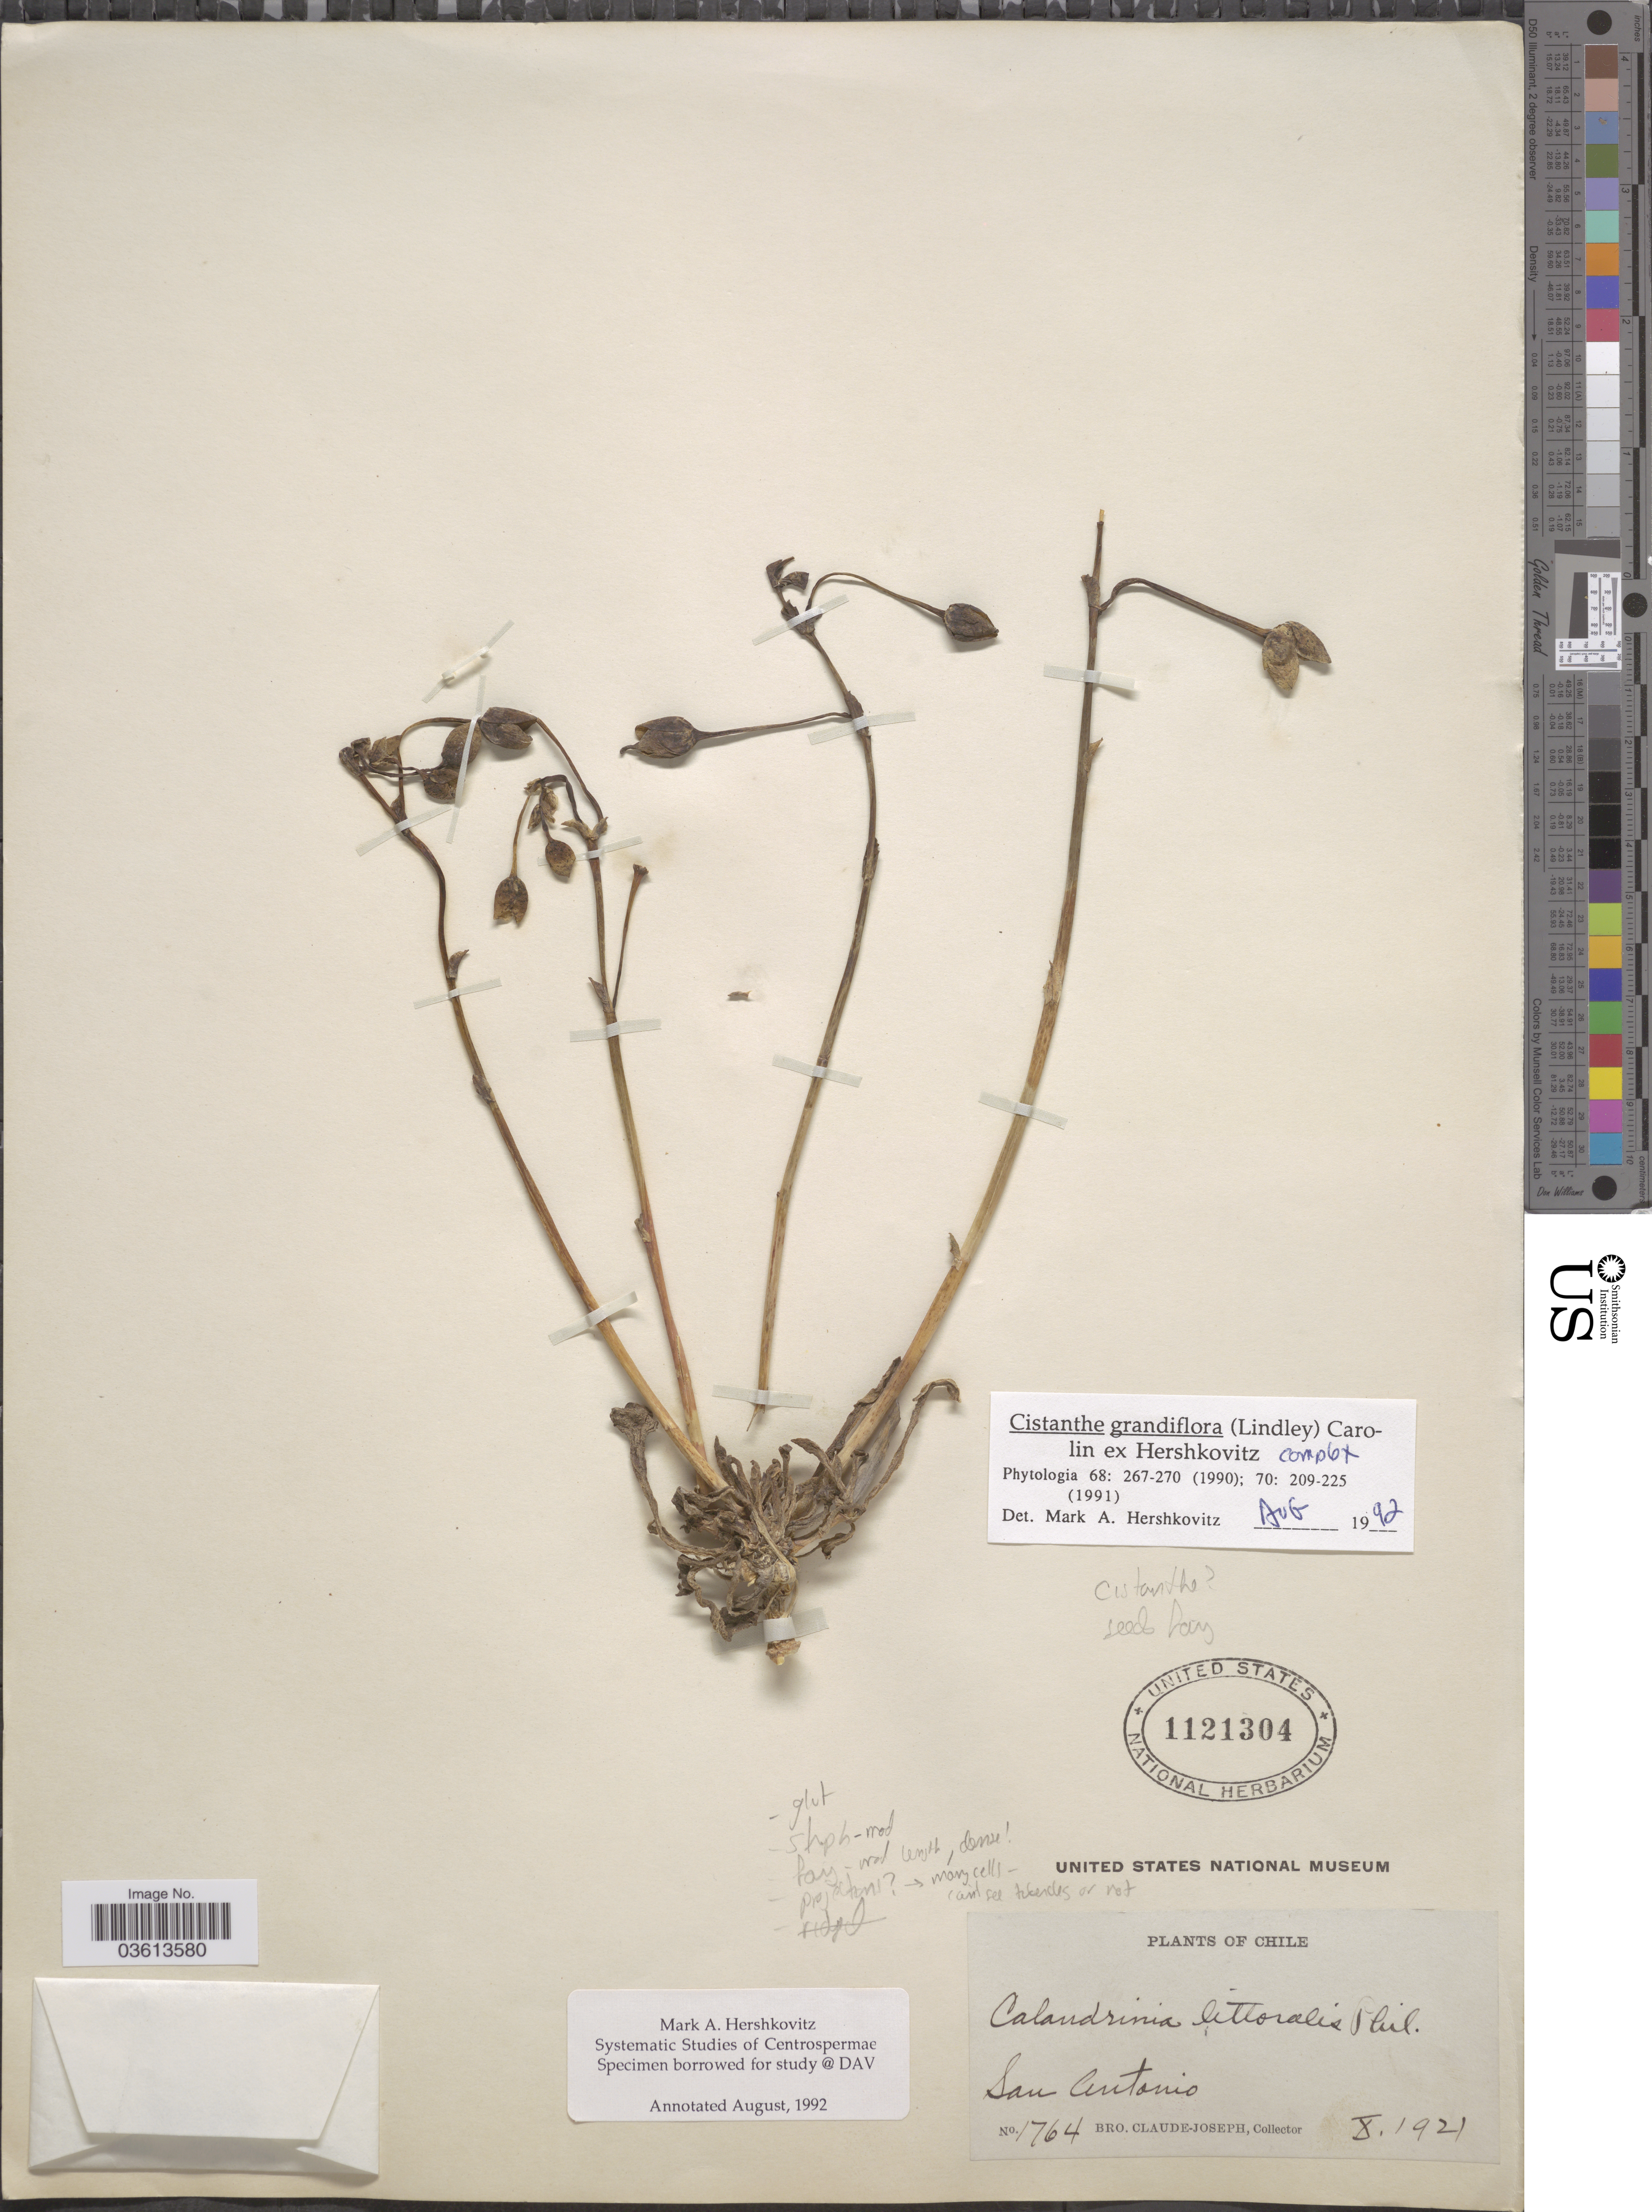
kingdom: Plantae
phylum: Tracheophyta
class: Magnoliopsida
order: Caryophyllales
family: Montiaceae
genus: Cistanthe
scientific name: Cistanthe grandiflora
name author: (Lindl.) Schltdl.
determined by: Hershkovitz, M. A.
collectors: Bro. Claude-Joseph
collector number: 1764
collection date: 1921-10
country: Chile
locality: San Antonio.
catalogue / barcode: US 1121304